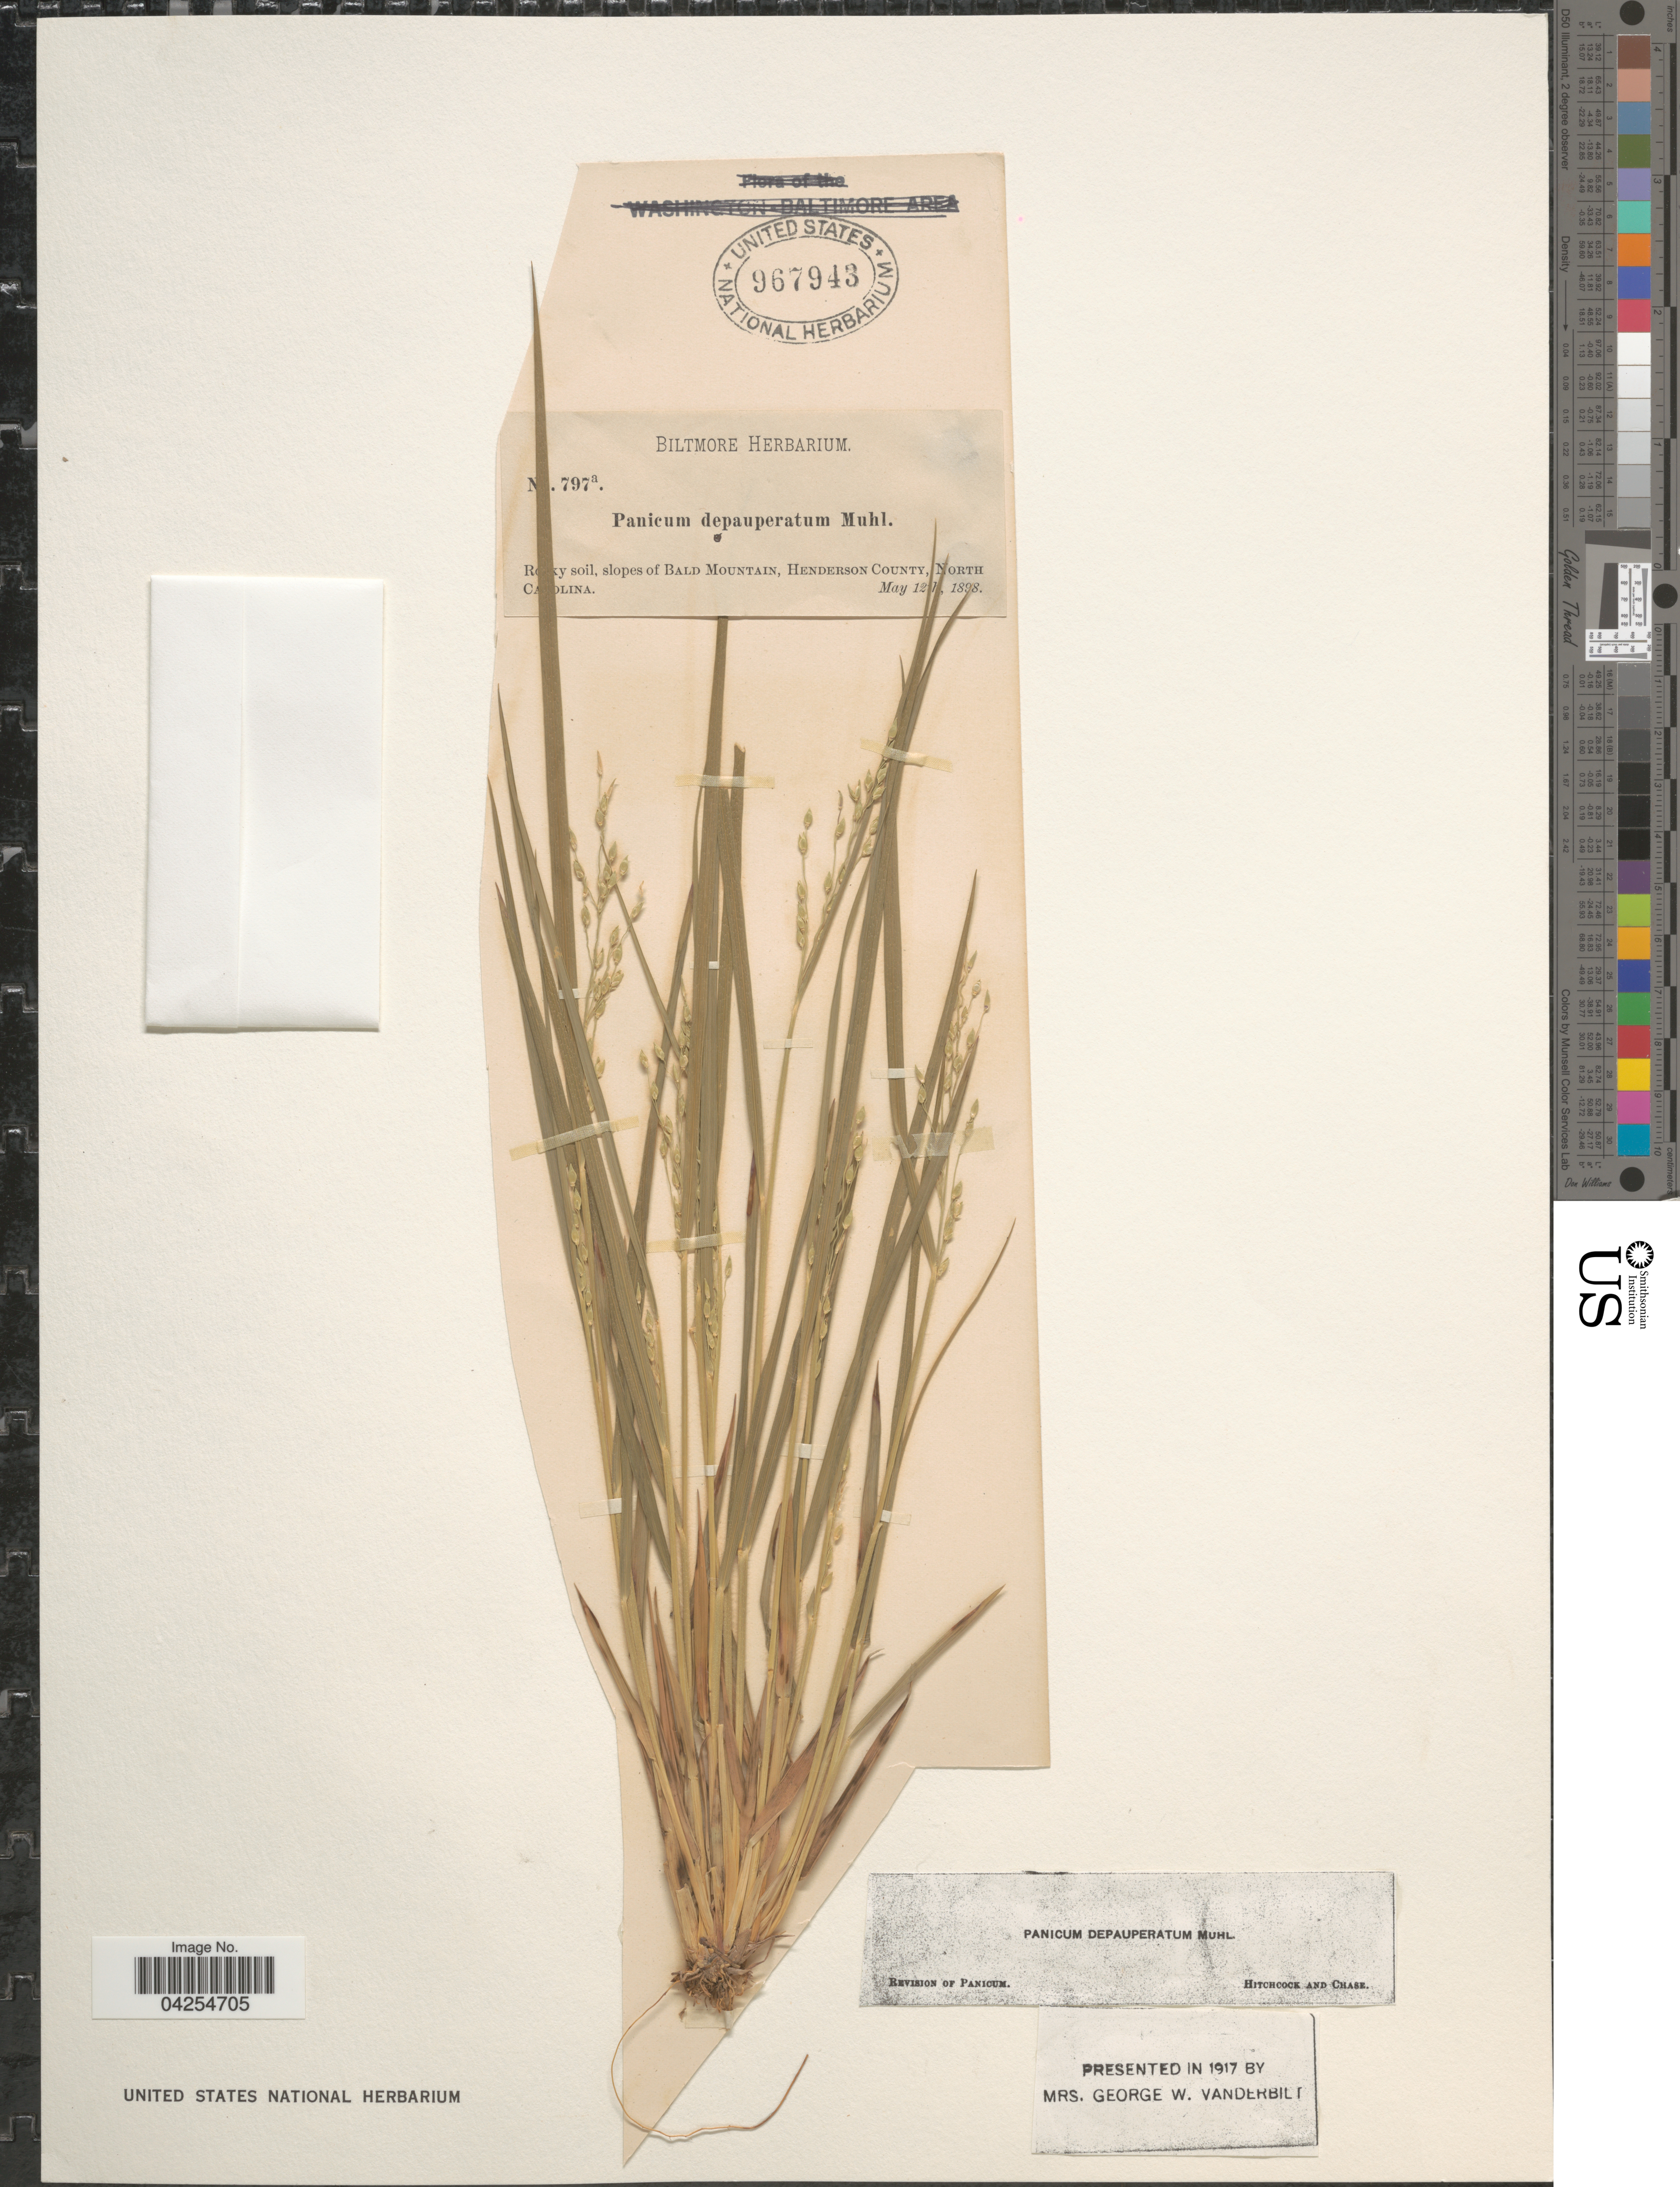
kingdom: Plantae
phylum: Tracheophyta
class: Liliopsida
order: Poales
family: Poaceae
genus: Dichanthelium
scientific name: Dichanthelium depauperatum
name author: (Muhl.) Gould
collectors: ex herb. Biltmore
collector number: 797a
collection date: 1898-05-12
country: United States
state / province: North Carolina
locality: Slopes of Bald Mountain, Henderson County.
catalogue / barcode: US 967943